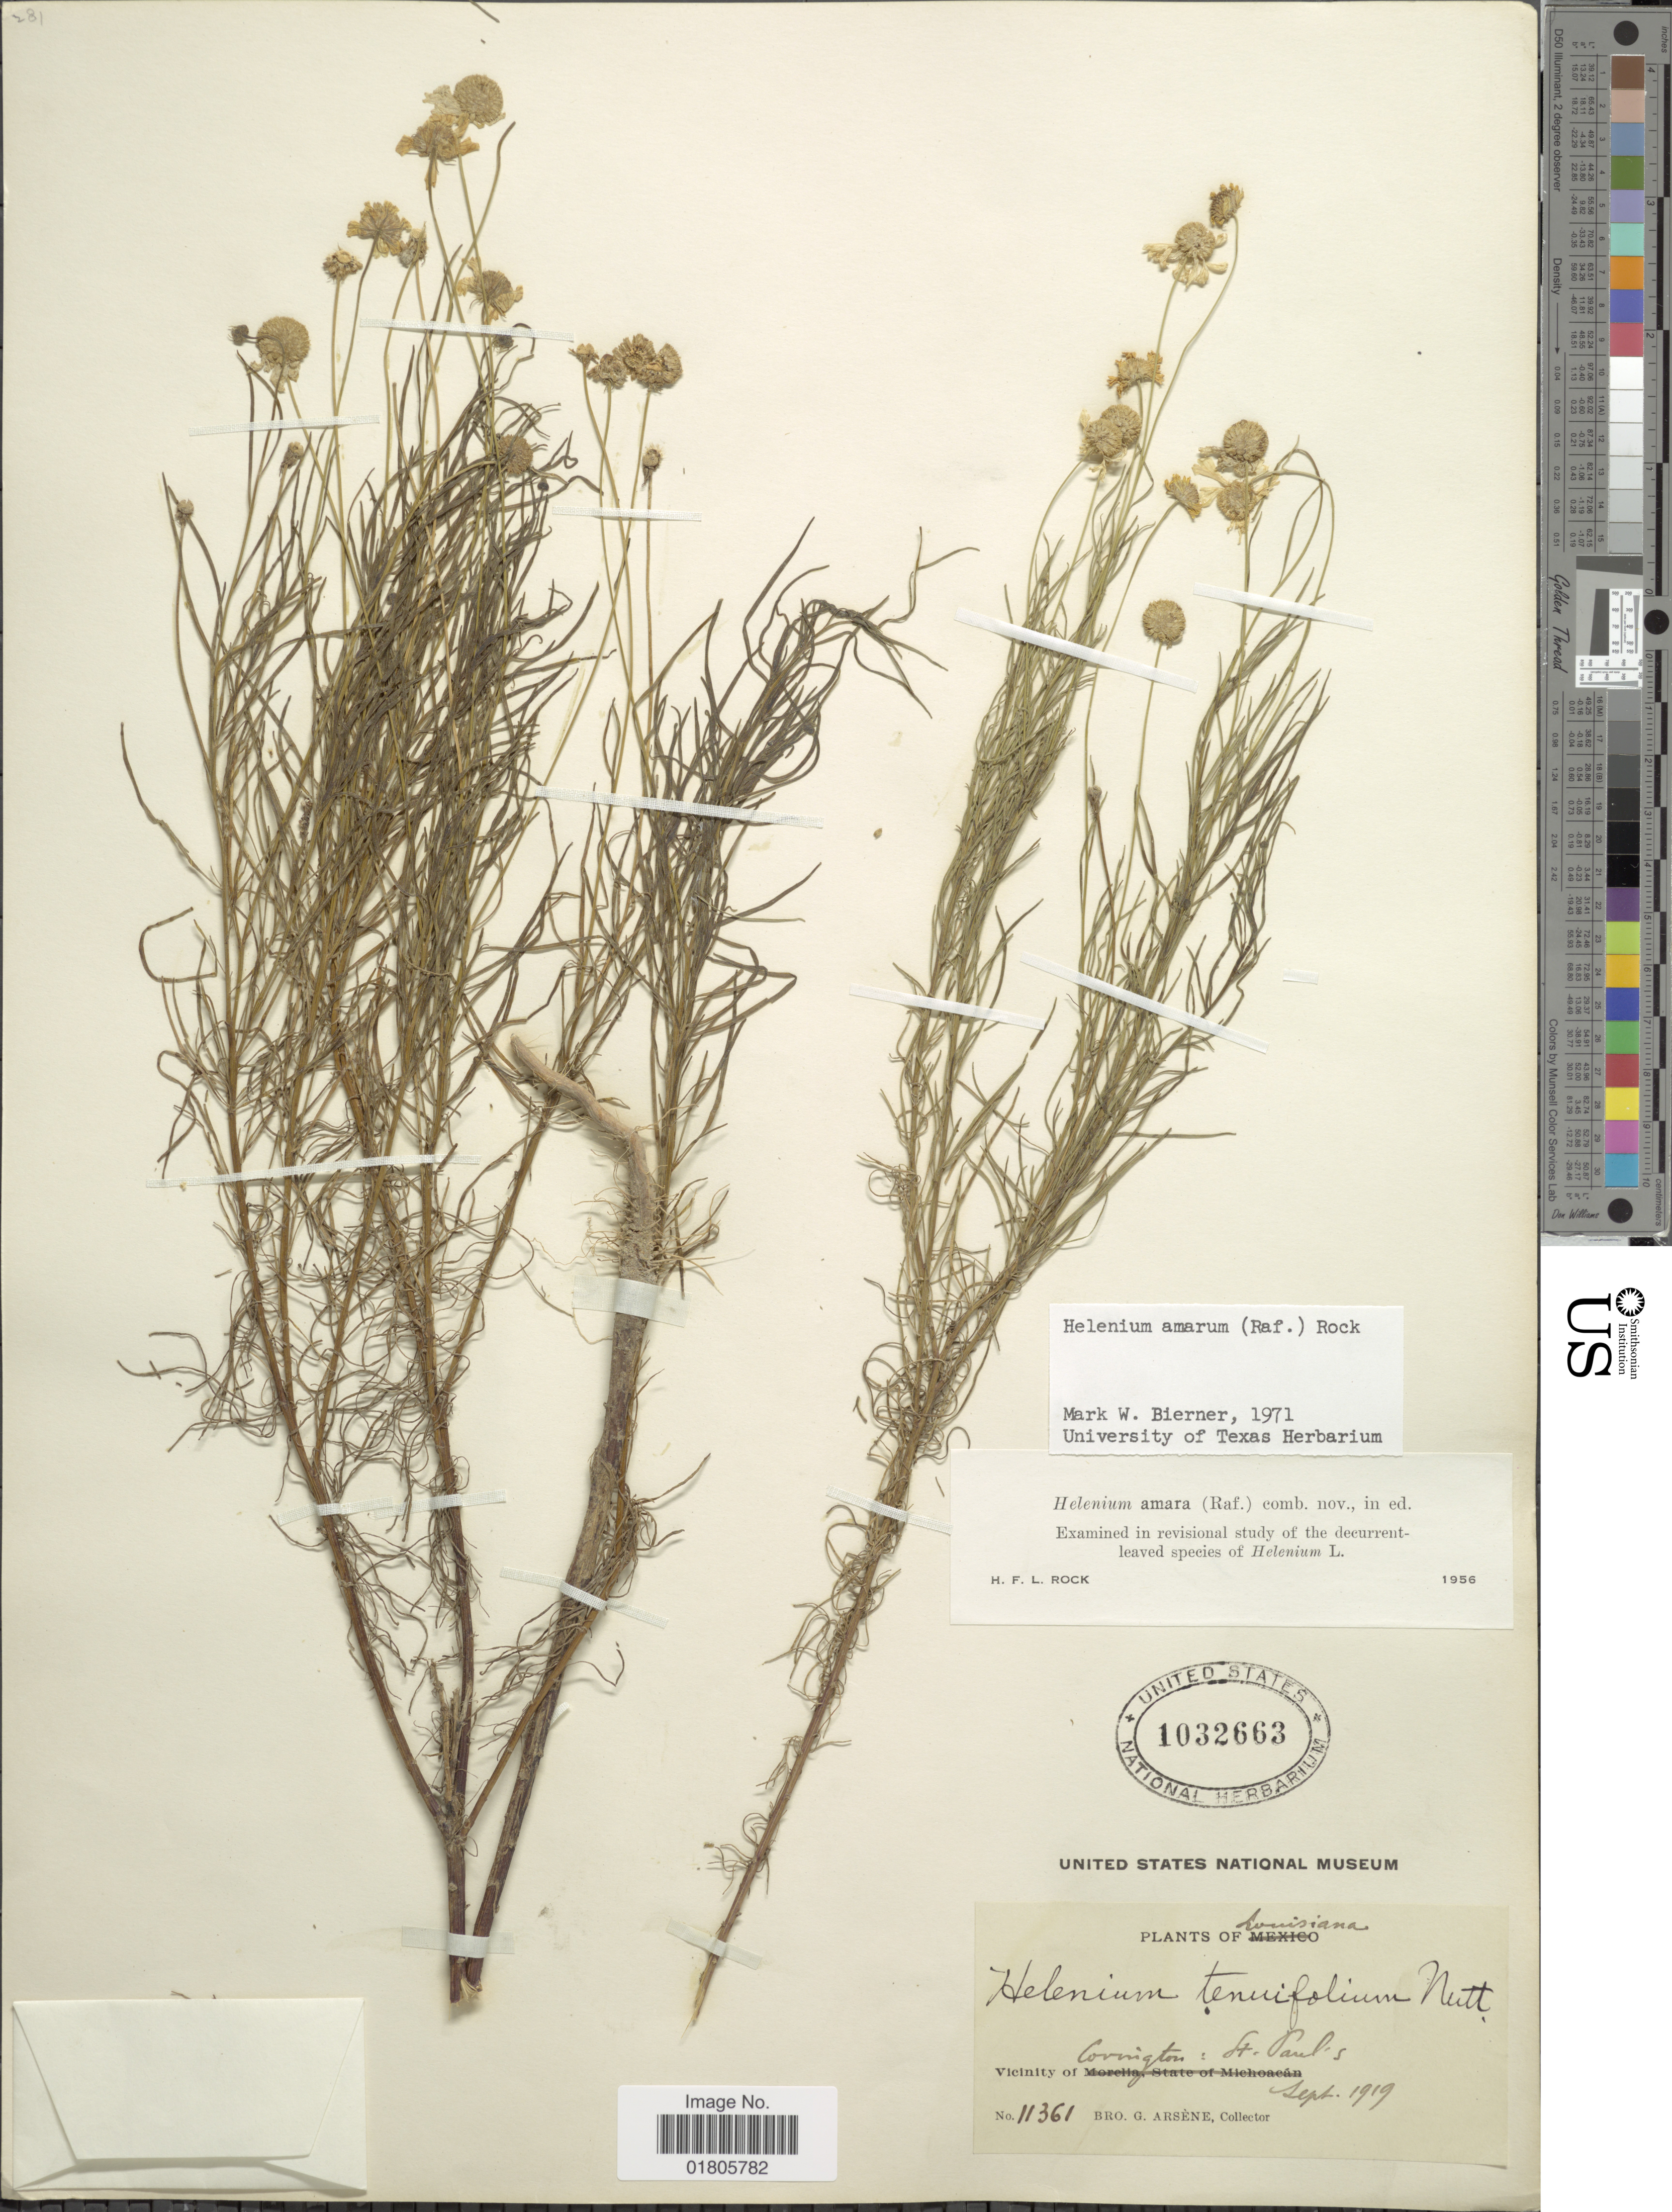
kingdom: Plantae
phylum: Tracheophyta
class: Magnoliopsida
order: Asterales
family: Asteraceae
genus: Helenium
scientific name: Helenium amarum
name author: (Raf.) H. Rock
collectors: Bro. G. Arsène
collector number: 11316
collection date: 1919-09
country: United States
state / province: Louisiana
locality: Vicinity of Covington: St. Paul's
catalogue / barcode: US 1032663